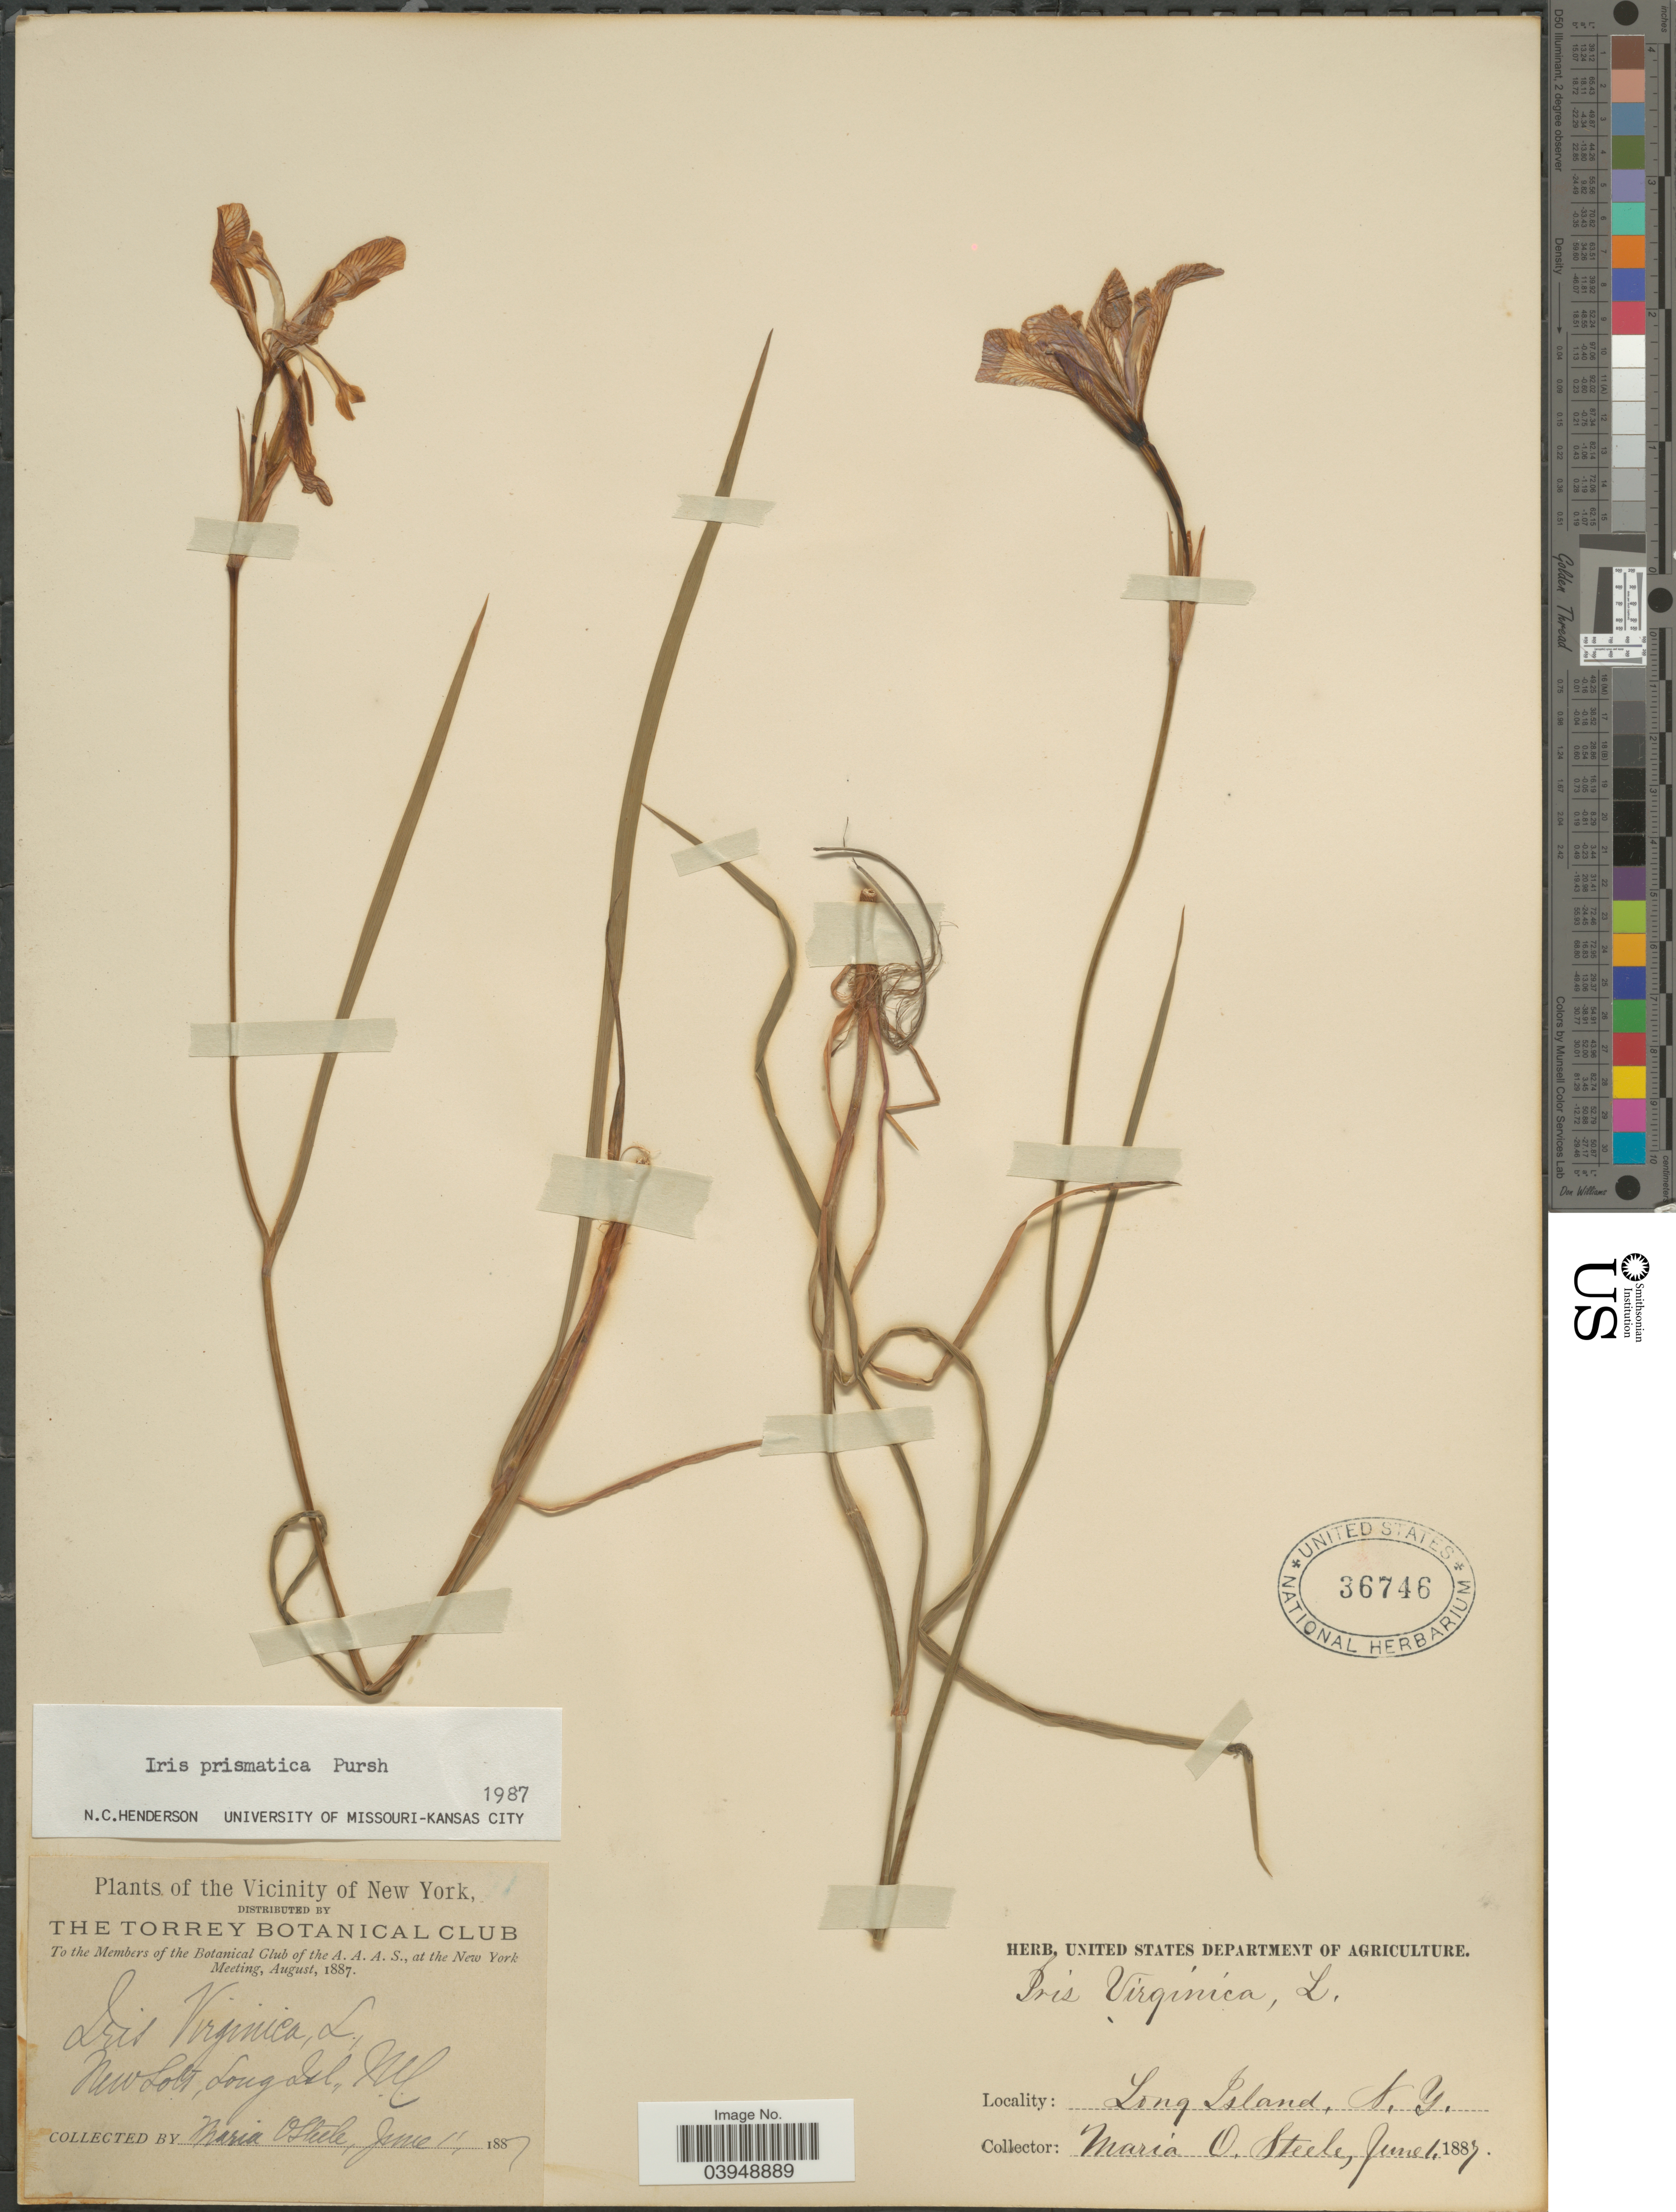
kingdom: Plantae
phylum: Tracheophyta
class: Liliopsida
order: Asparagales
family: Iridaceae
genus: Iris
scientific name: Iris prismatica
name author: Pursh ex Ker Gawl.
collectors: M. O. Steele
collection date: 1887-06-01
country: United States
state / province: New York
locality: The vicinity of New York. New Lots, Long Isl.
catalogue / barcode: US 36746